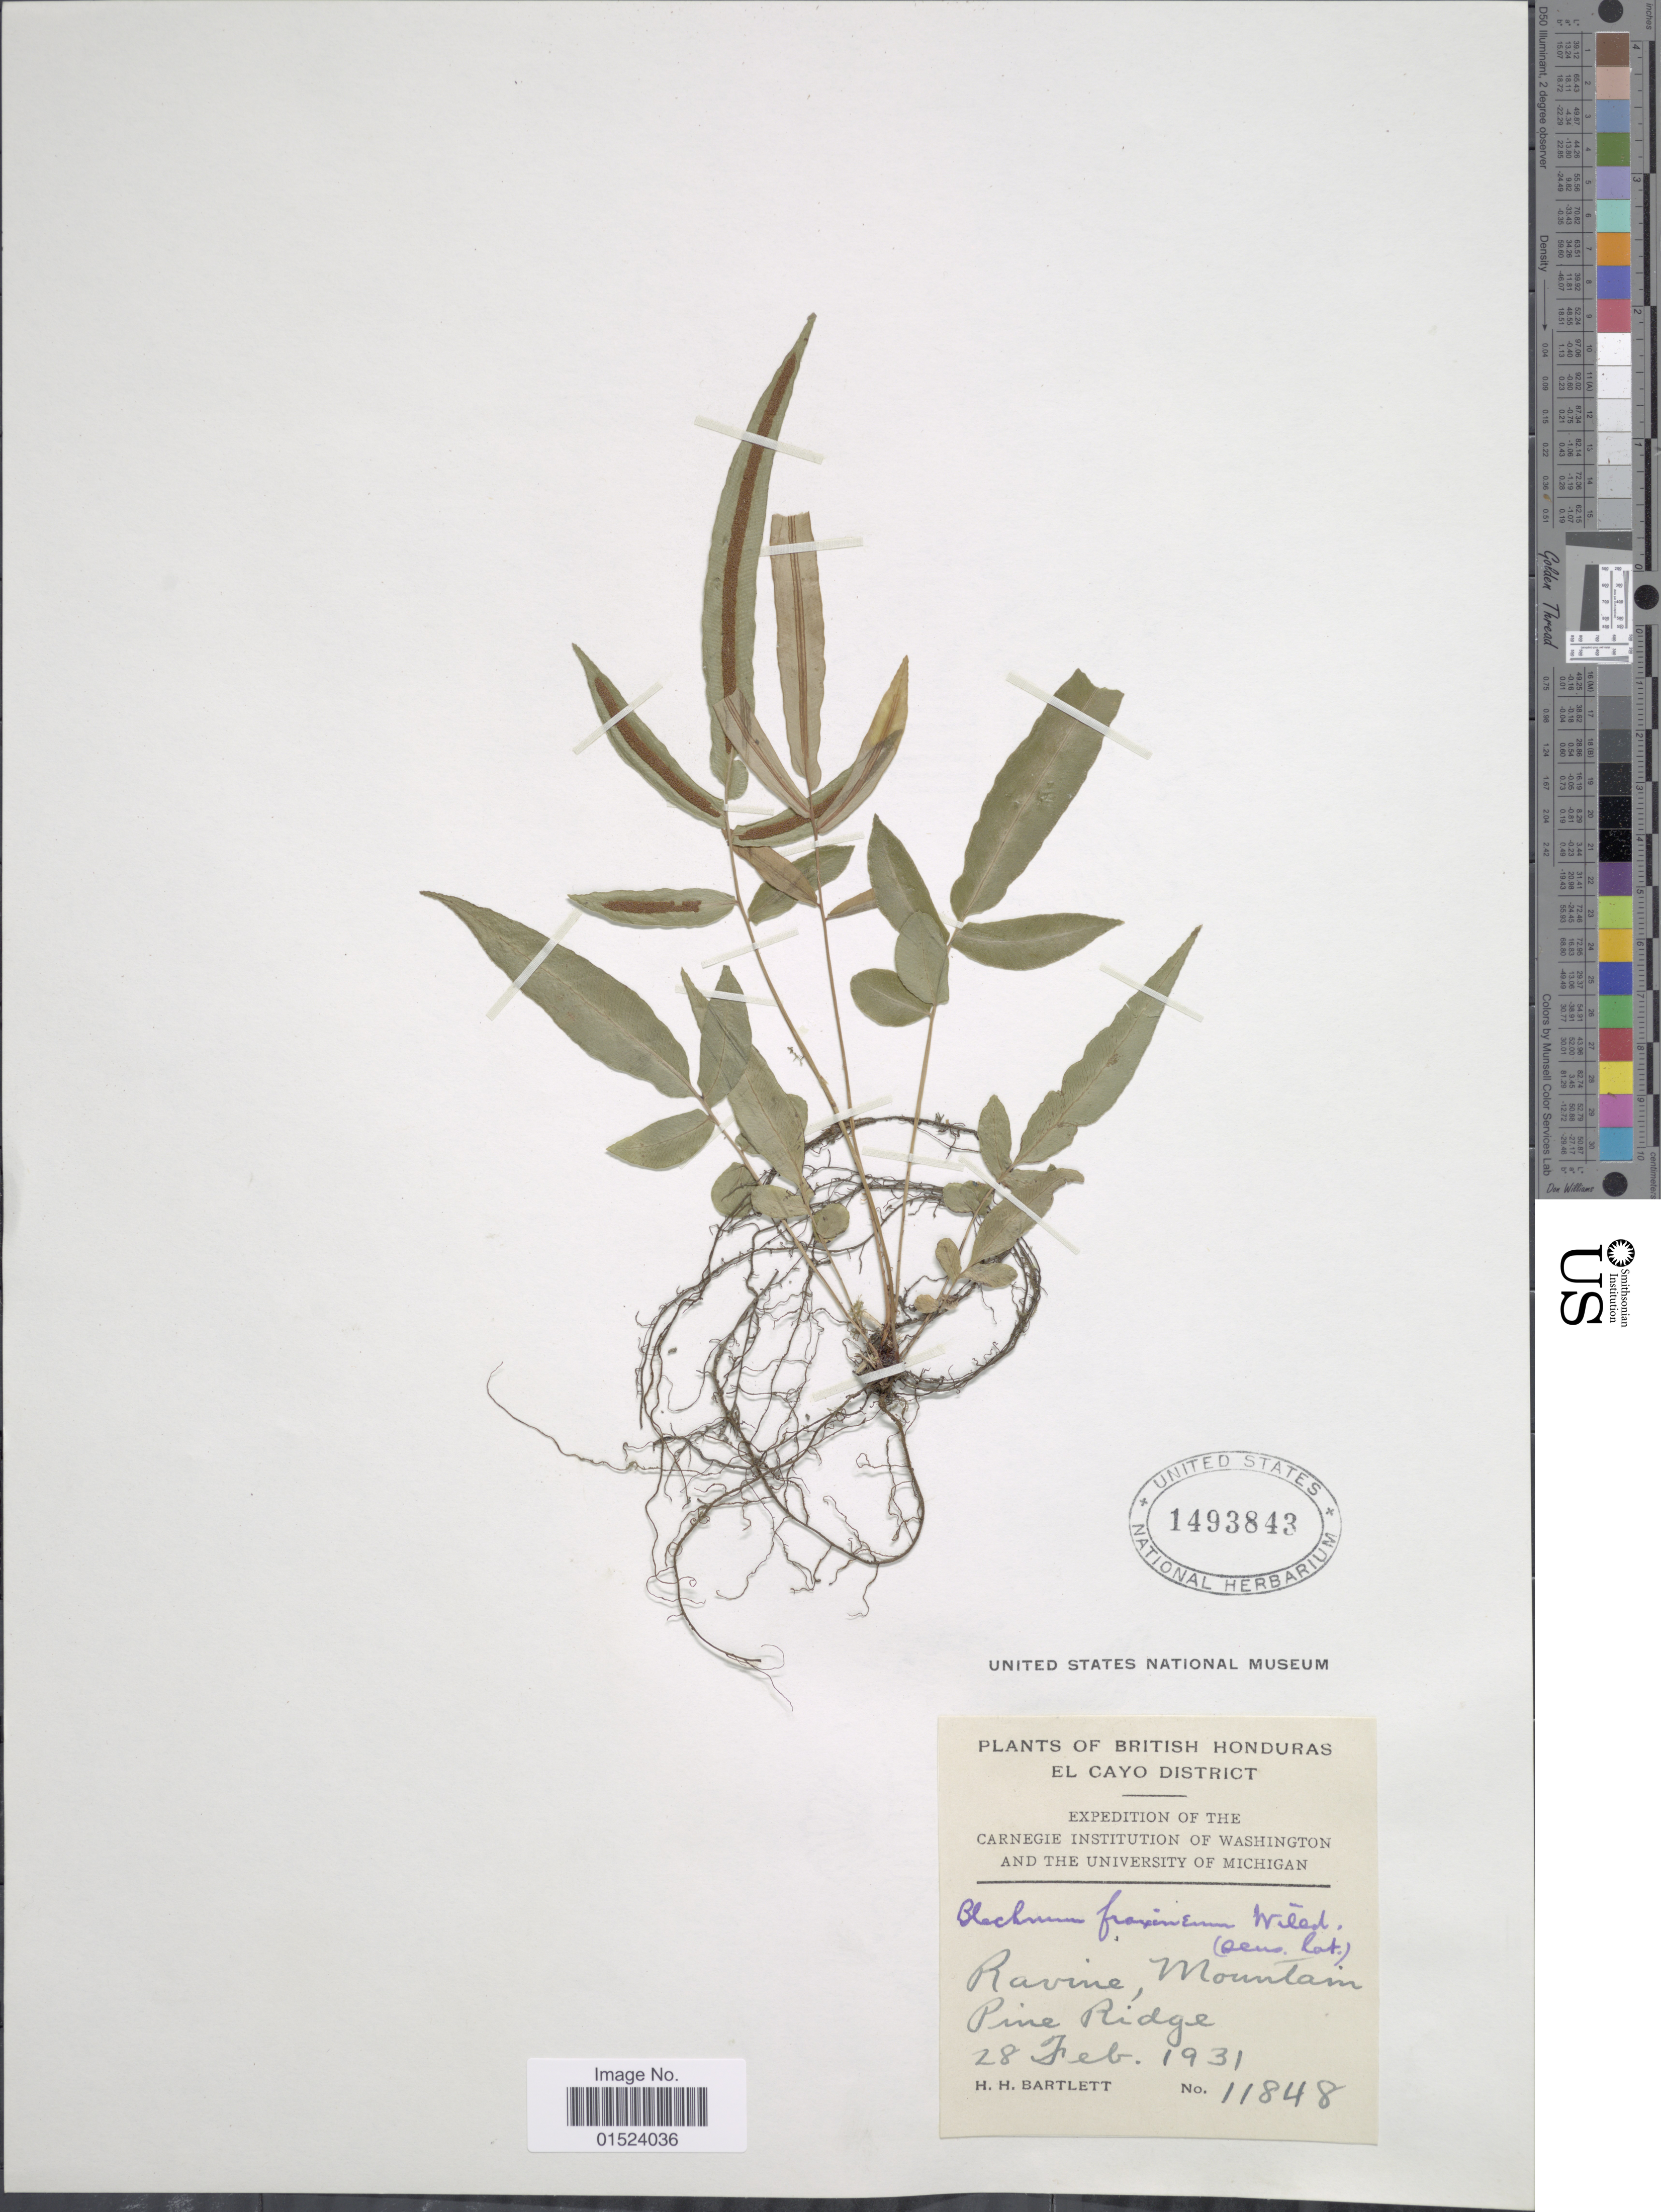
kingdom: Plantae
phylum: Tracheophyta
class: Polypodiopsida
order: Polypodiales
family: Blechnaceae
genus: Blechnum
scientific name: Blechnum gracile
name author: Kaulf.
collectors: H. H. Bartlett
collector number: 11848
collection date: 1931-02-28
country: Belize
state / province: Cayo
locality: British Honduras, El Cayo District, Ravine, Mountain, Pine Ridge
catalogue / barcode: US 1493843